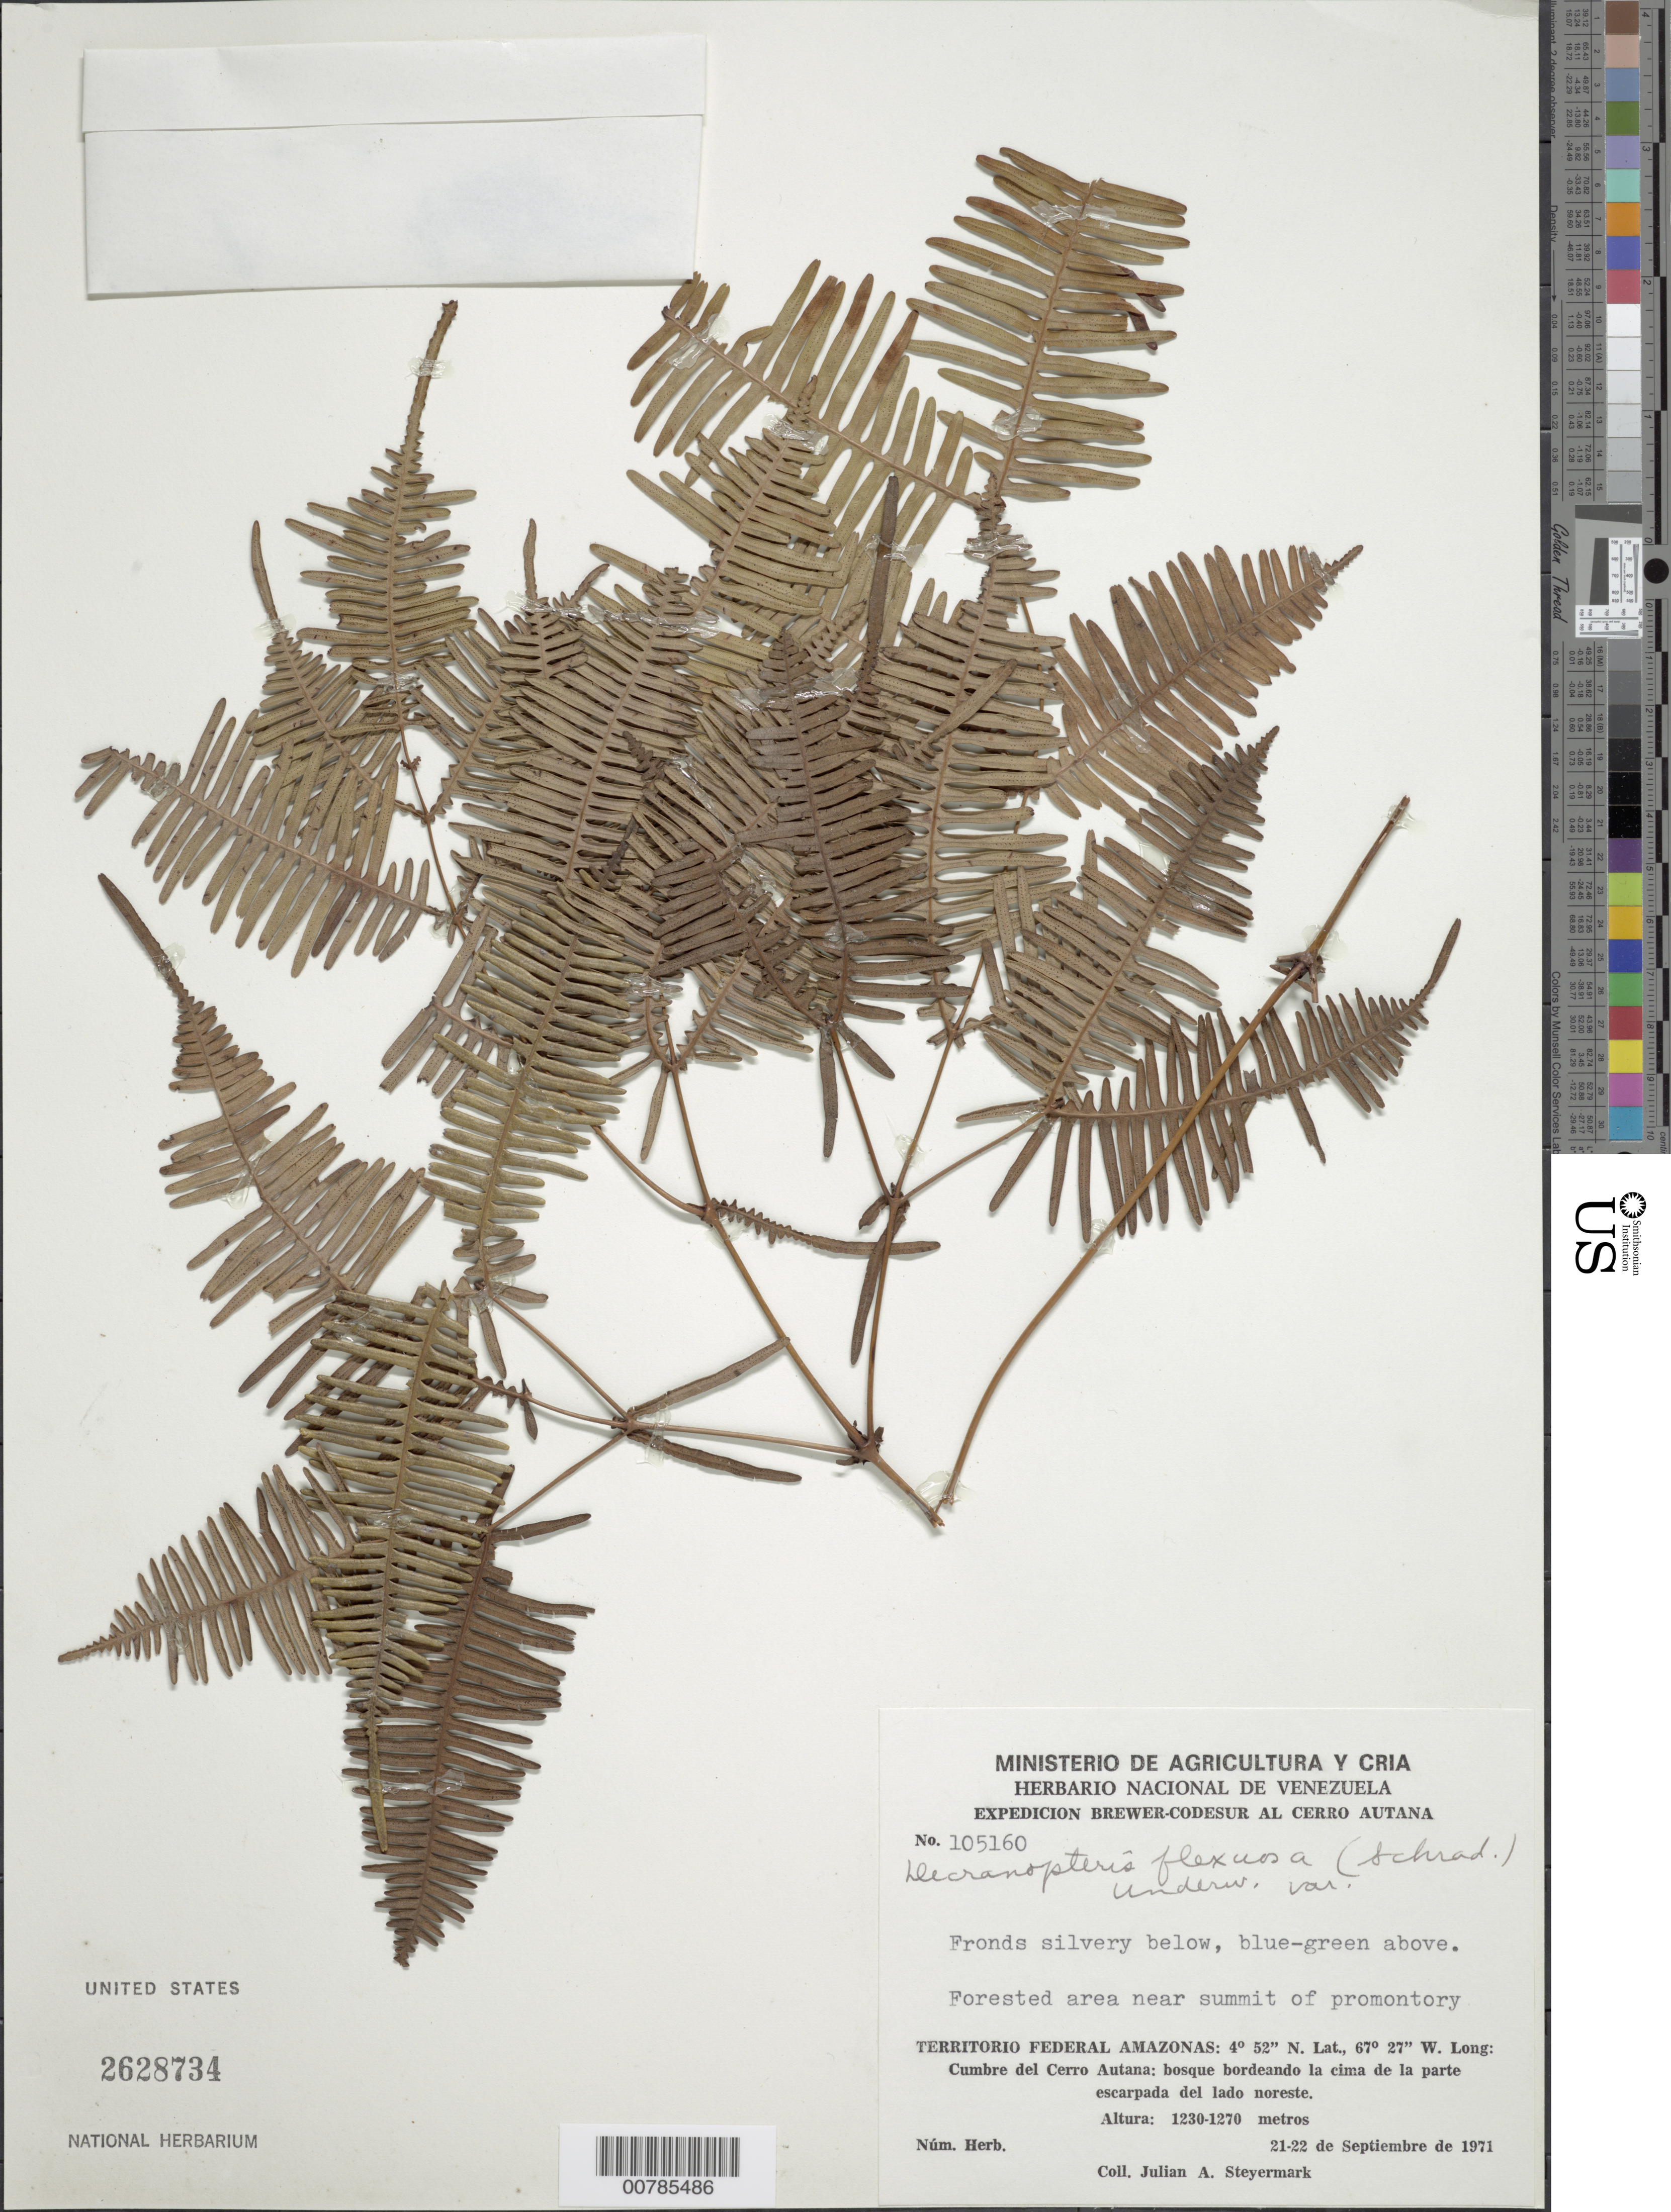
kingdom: Plantae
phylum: Tracheophyta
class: Polypodiopsida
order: Gleicheniales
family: Gleicheniaceae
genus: Dicranopteris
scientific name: Dicranopteris flexuosa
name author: (Schrad.) Underw.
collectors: J. Steyermark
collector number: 105160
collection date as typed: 21-Sep-71 to 22-Sep-71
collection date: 1971-09-21/1971-09-22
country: Venezuela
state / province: Amazonas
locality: Cerro Autana, cumbre, de la parte escarpada del lado NE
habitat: Forested area near summit of promontory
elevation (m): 1230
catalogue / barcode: US 2628734